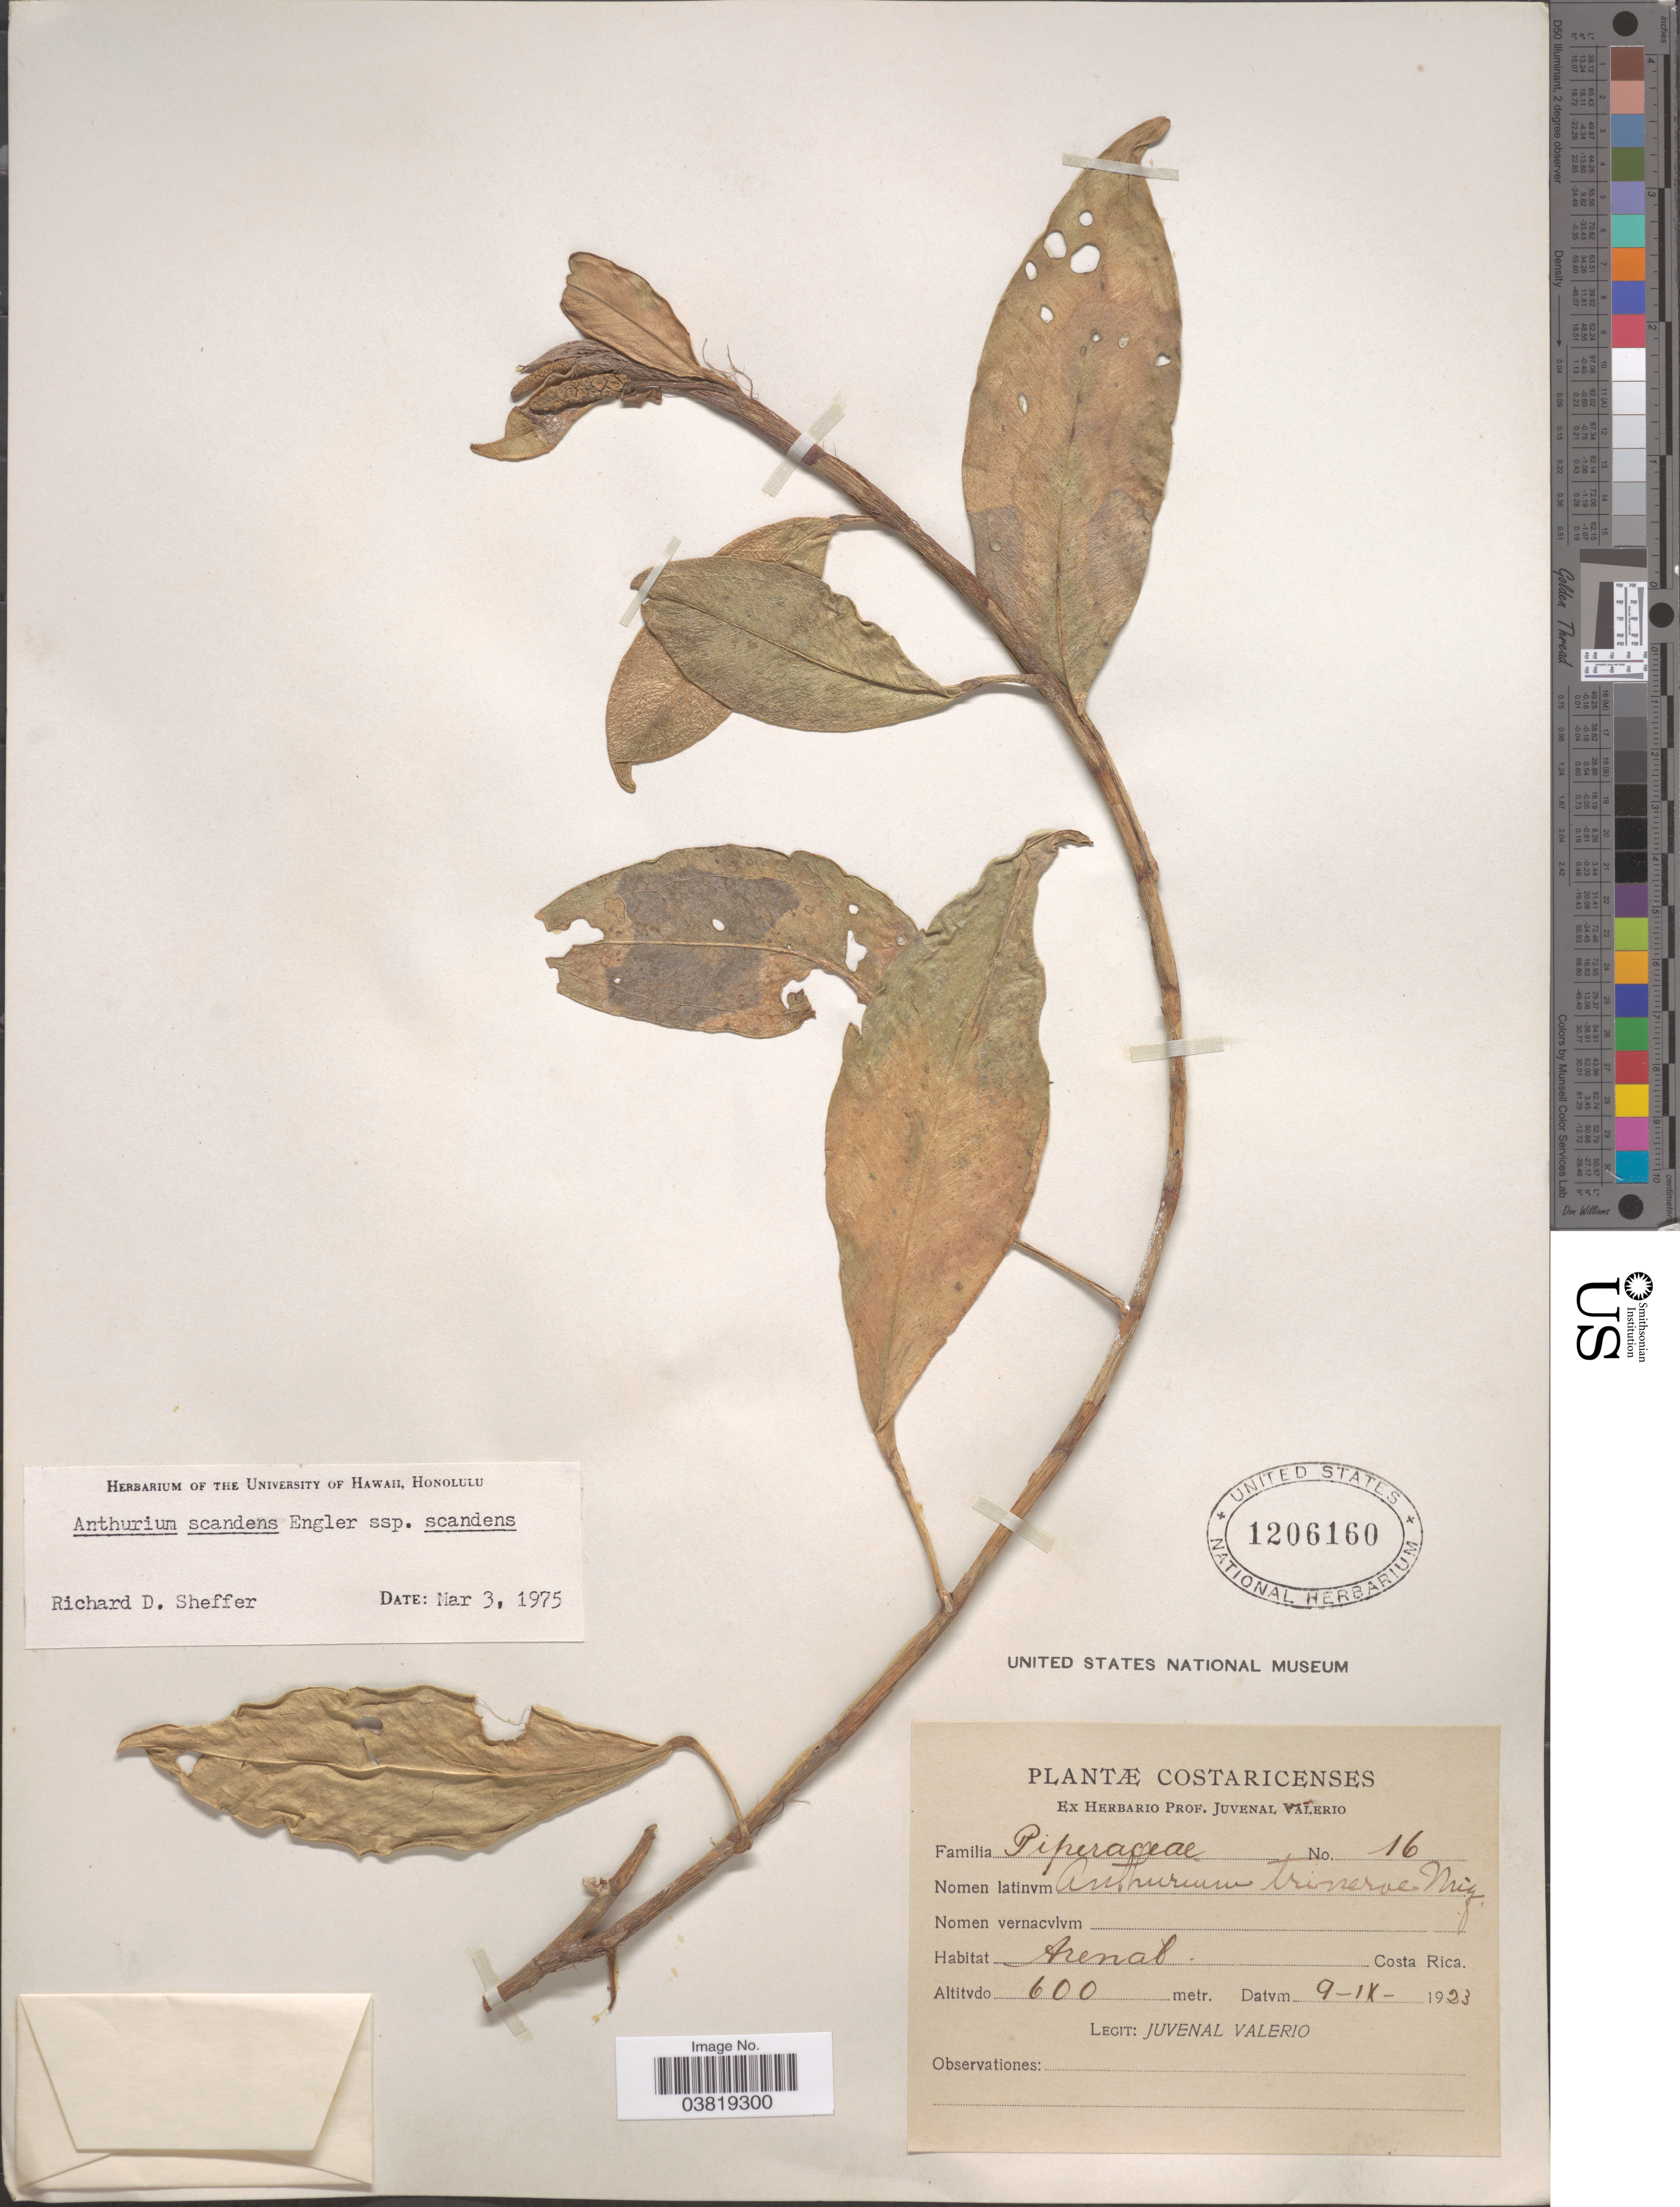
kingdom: Plantae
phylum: Tracheophyta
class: Liliopsida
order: Alismatales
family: Araceae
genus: Anthurium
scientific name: Anthurium scandens var. scandens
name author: (Aubl.) Engl.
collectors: J. Valerio R.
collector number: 16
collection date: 1923-09-09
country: Costa Rica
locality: Arenal.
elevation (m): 600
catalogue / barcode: US 1206160